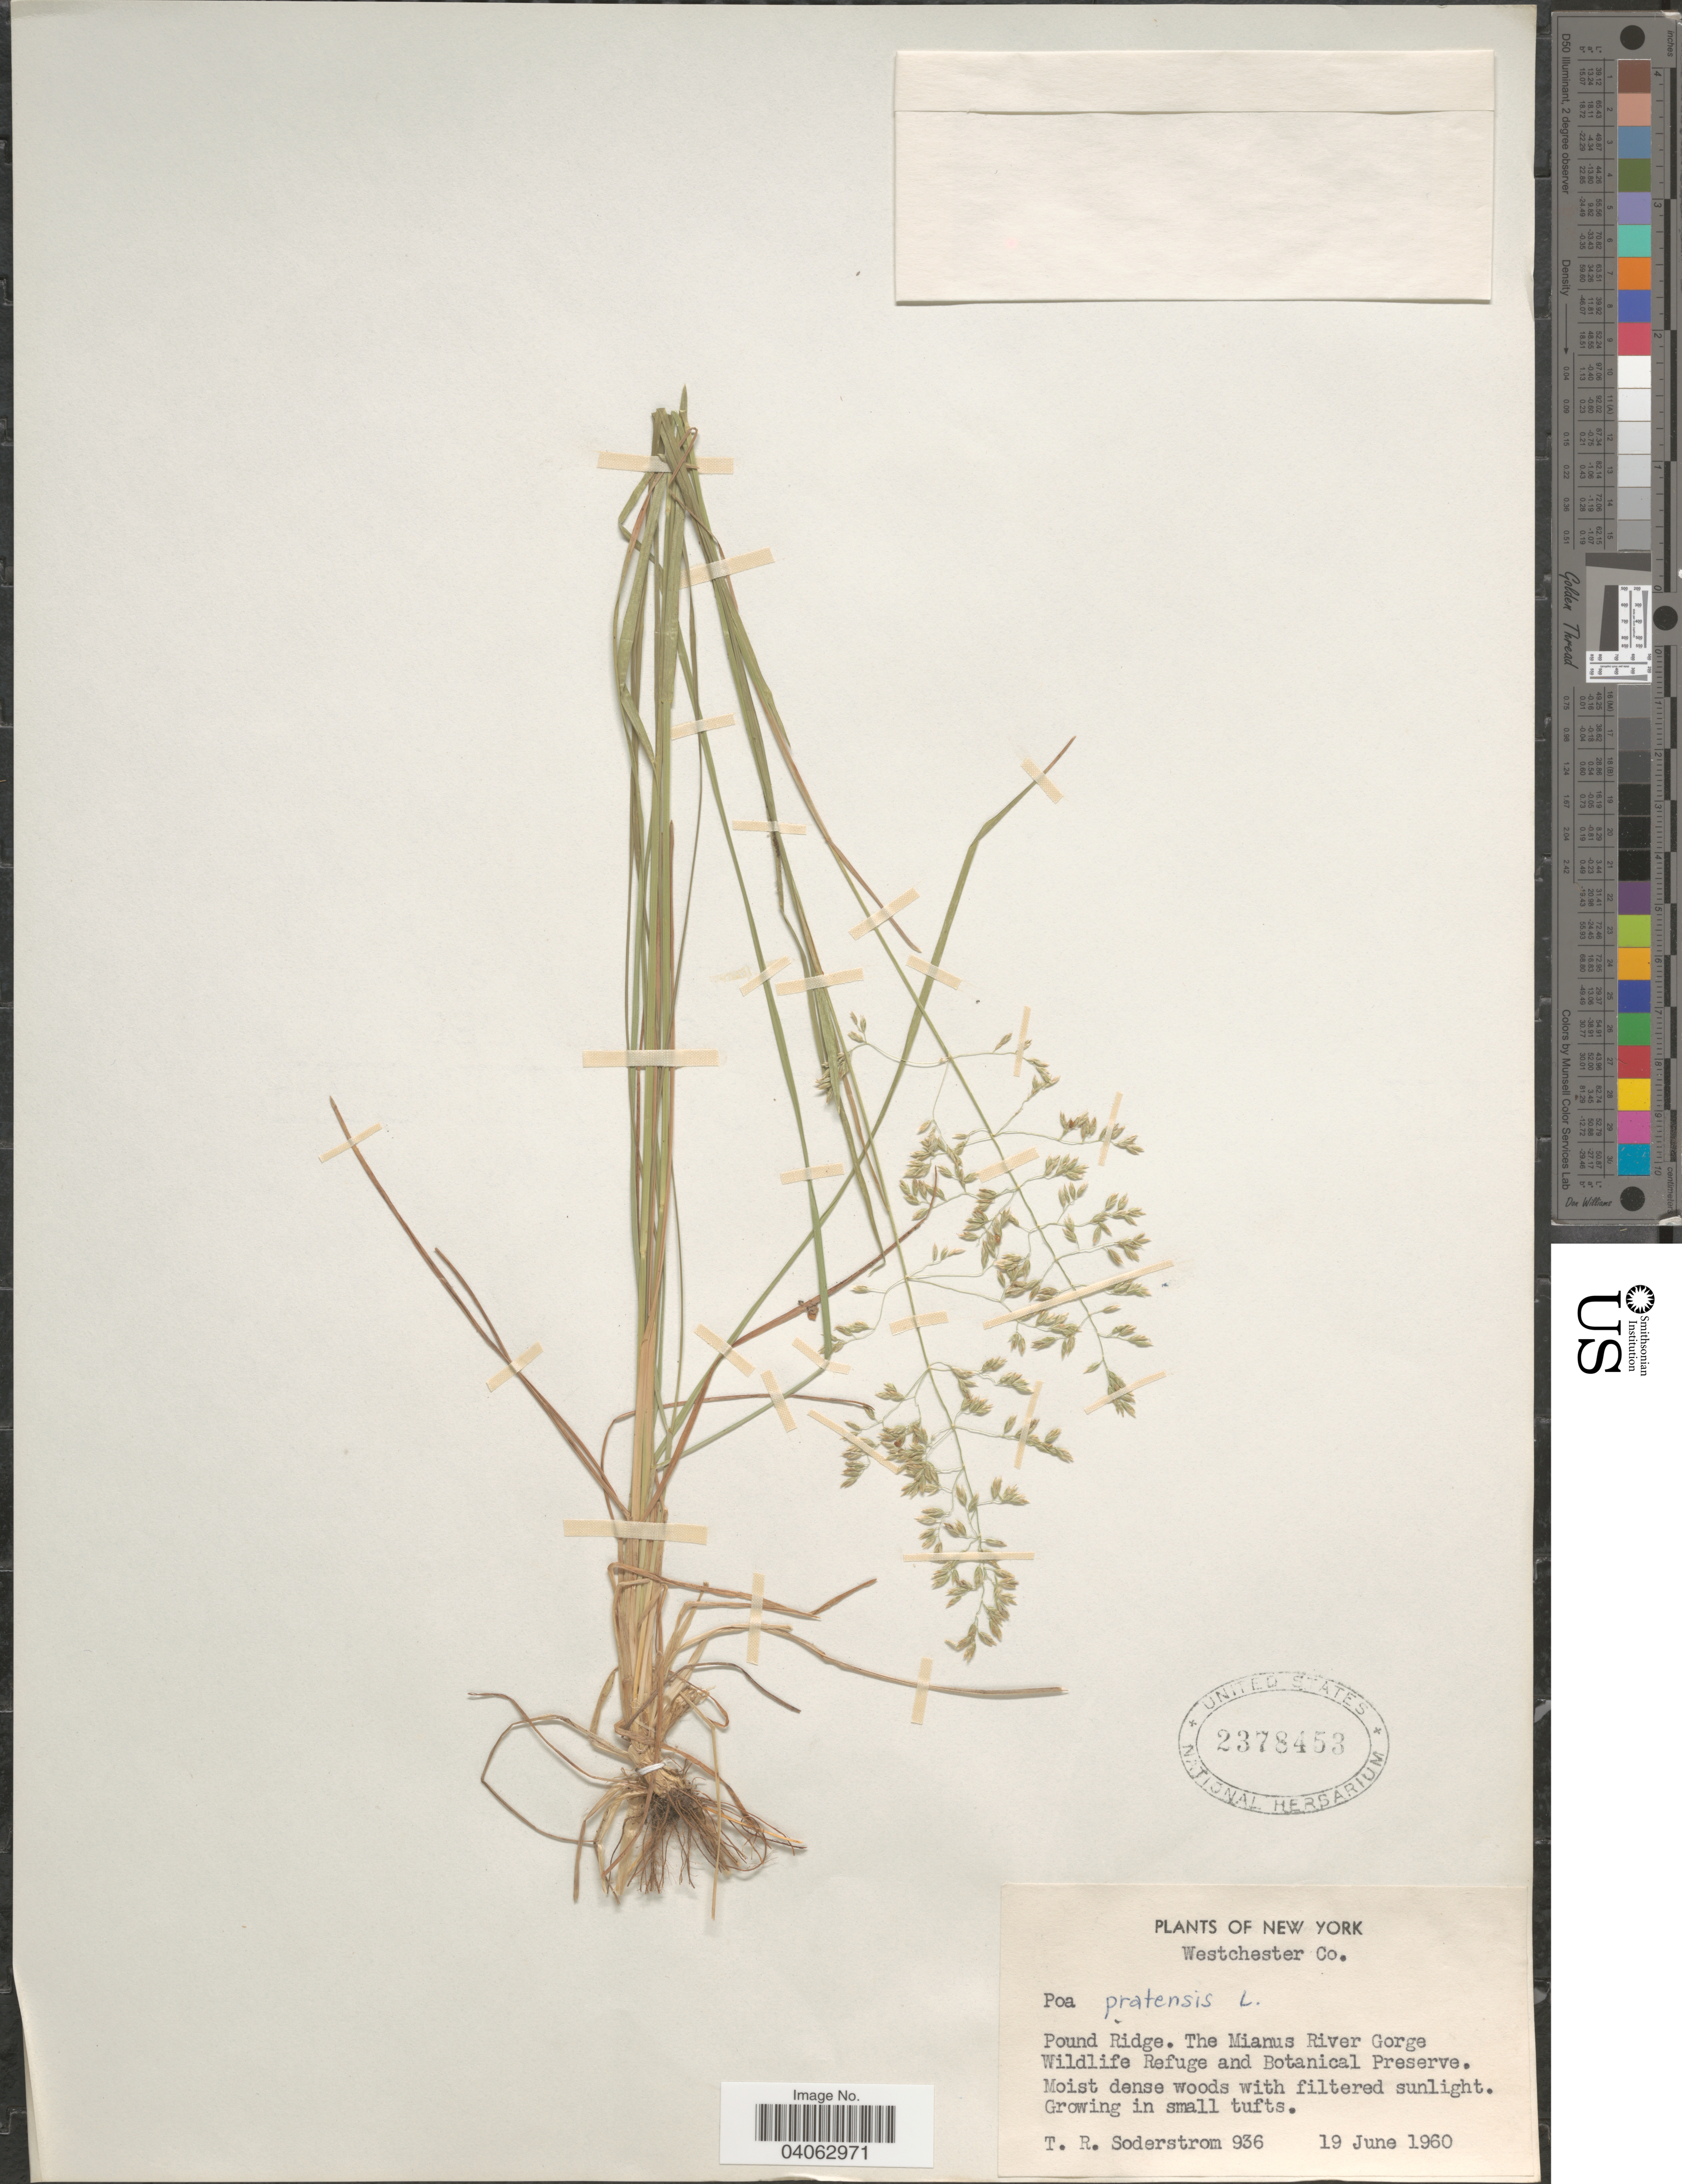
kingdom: Plantae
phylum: Tracheophyta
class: Liliopsida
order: Poales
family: Poaceae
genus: Poa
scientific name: Poa pratensis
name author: L.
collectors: T. R. Soderstrom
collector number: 936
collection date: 1960-06-19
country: United States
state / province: New York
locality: Westchester Co. Pound Ridge. The Mianus River Gorge Wildlife Refuge and Botanical Preserve.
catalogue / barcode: US 2378453